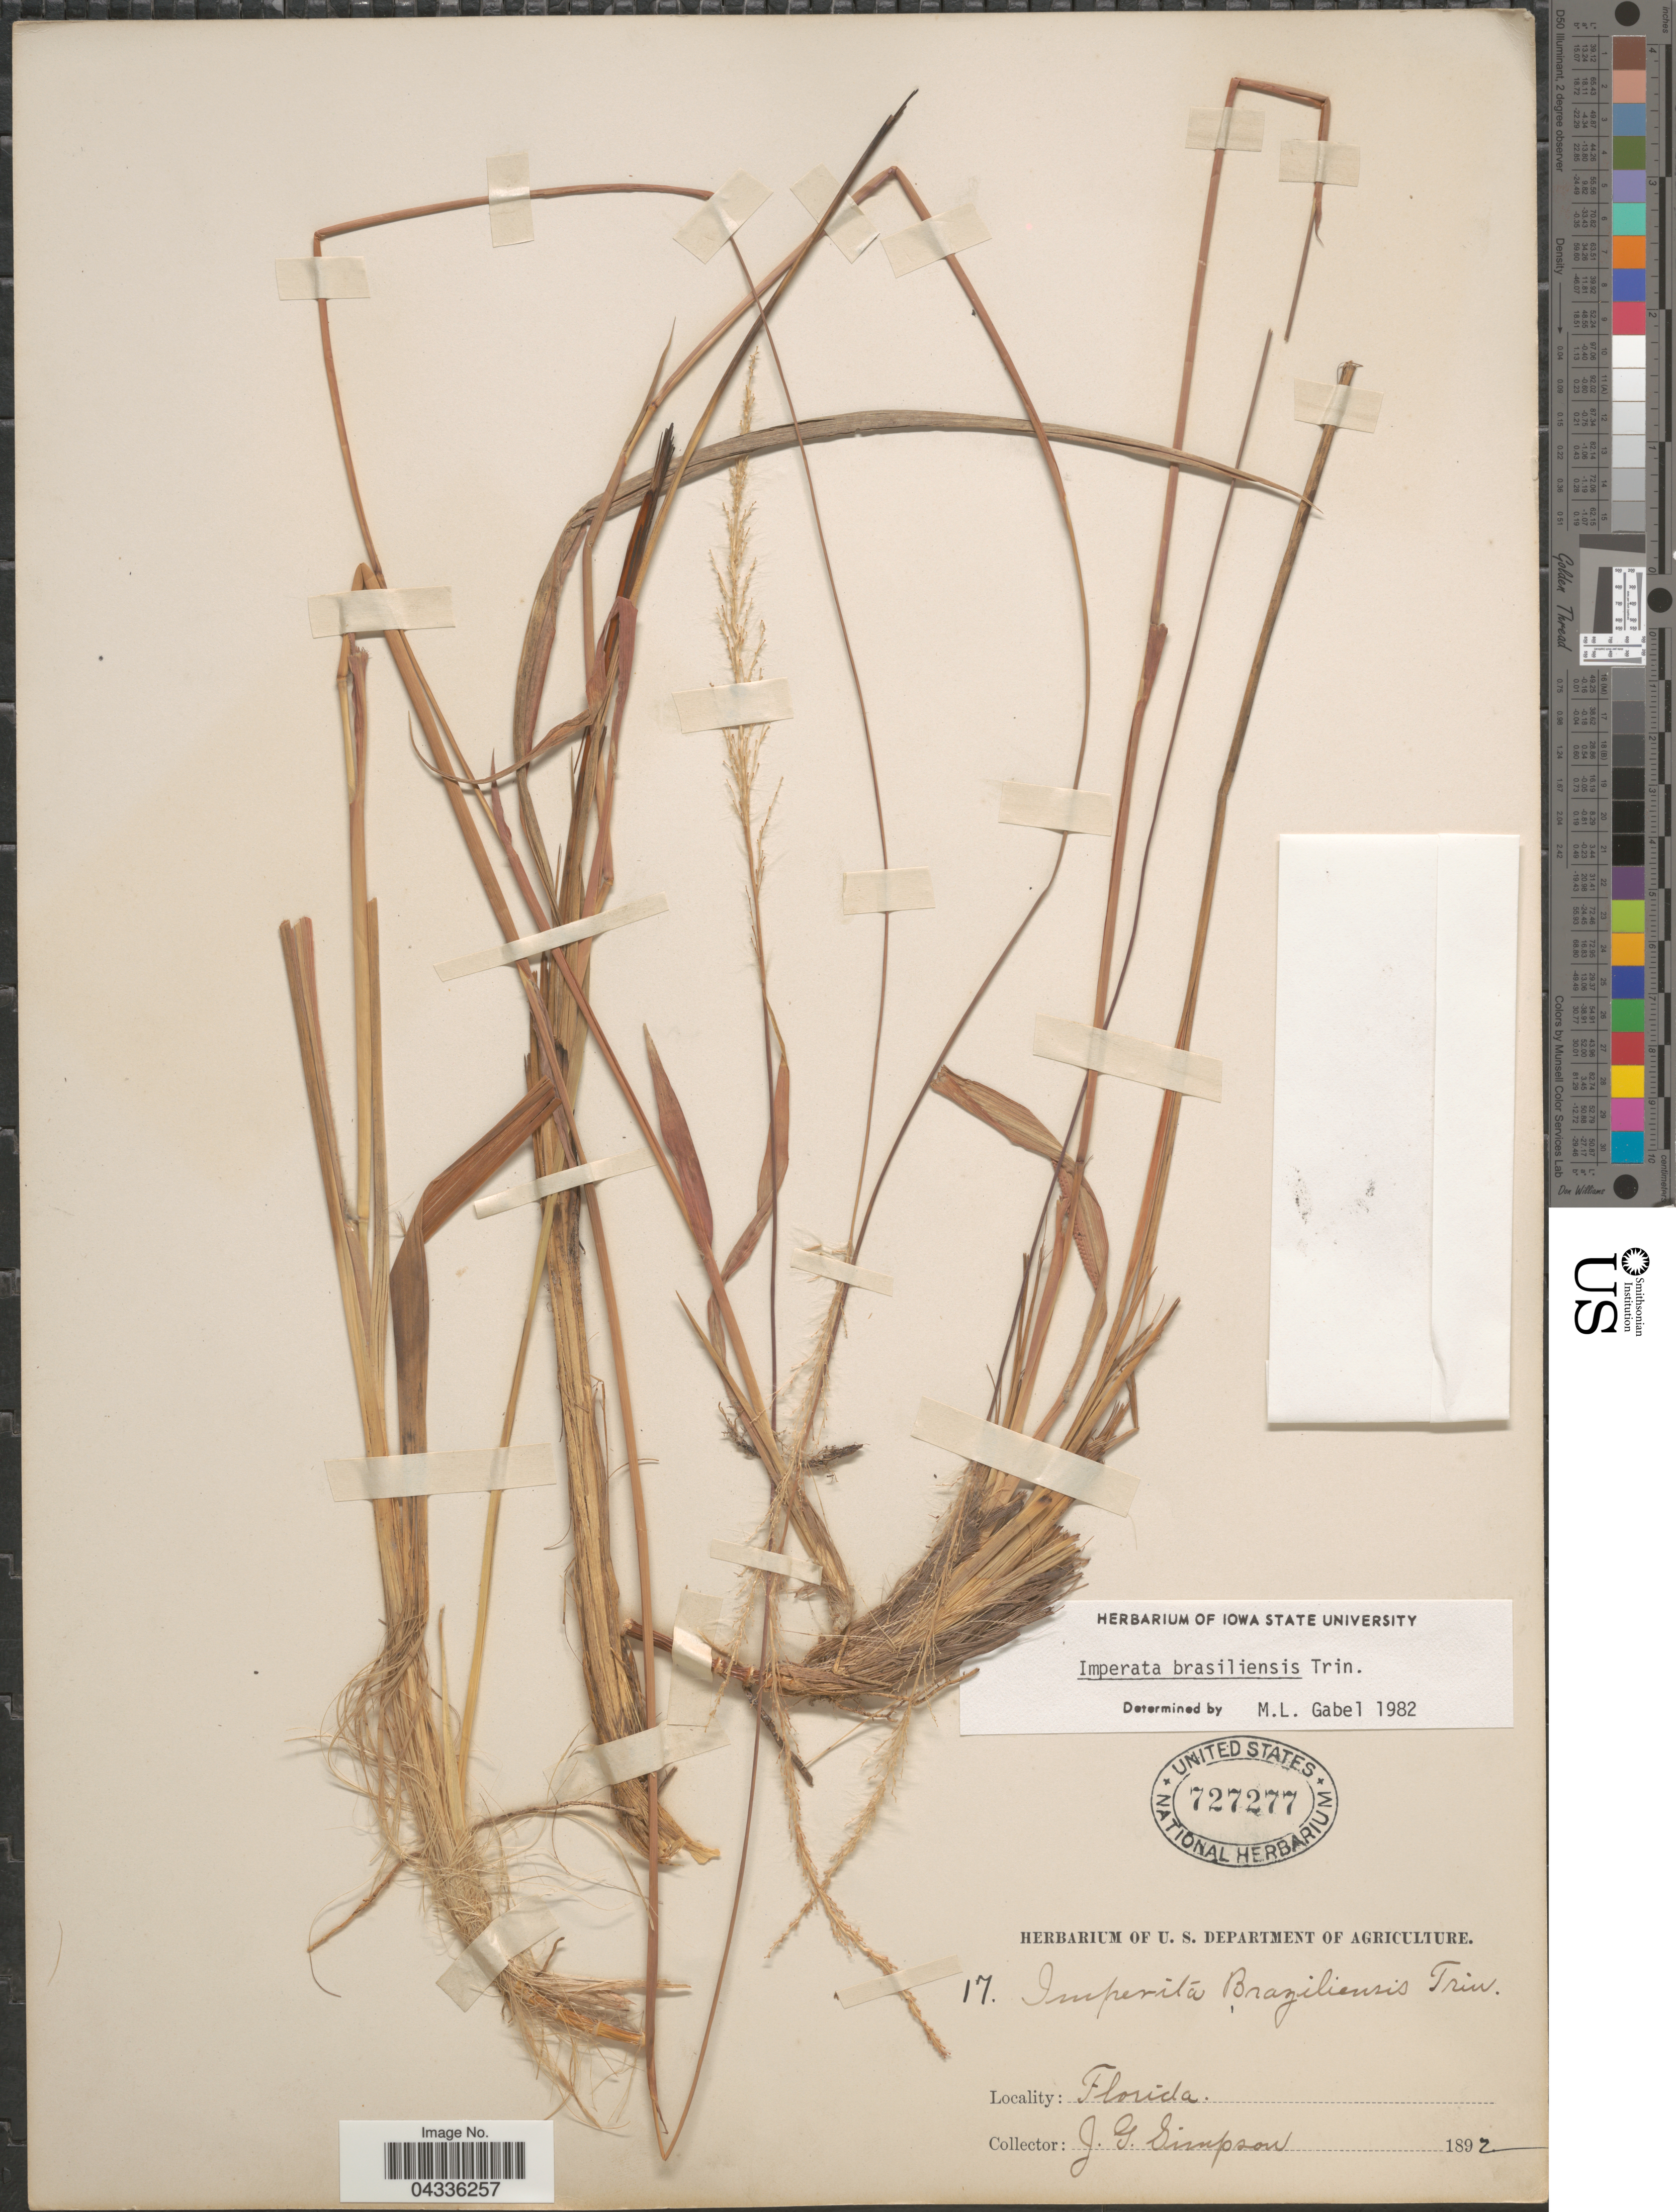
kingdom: Plantae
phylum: Tracheophyta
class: Liliopsida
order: Poales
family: Poaceae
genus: Imperata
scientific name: Imperata brasiliensis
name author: Trin.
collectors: J. Simpson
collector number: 17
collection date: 1892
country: United States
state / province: Florida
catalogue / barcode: US 727277